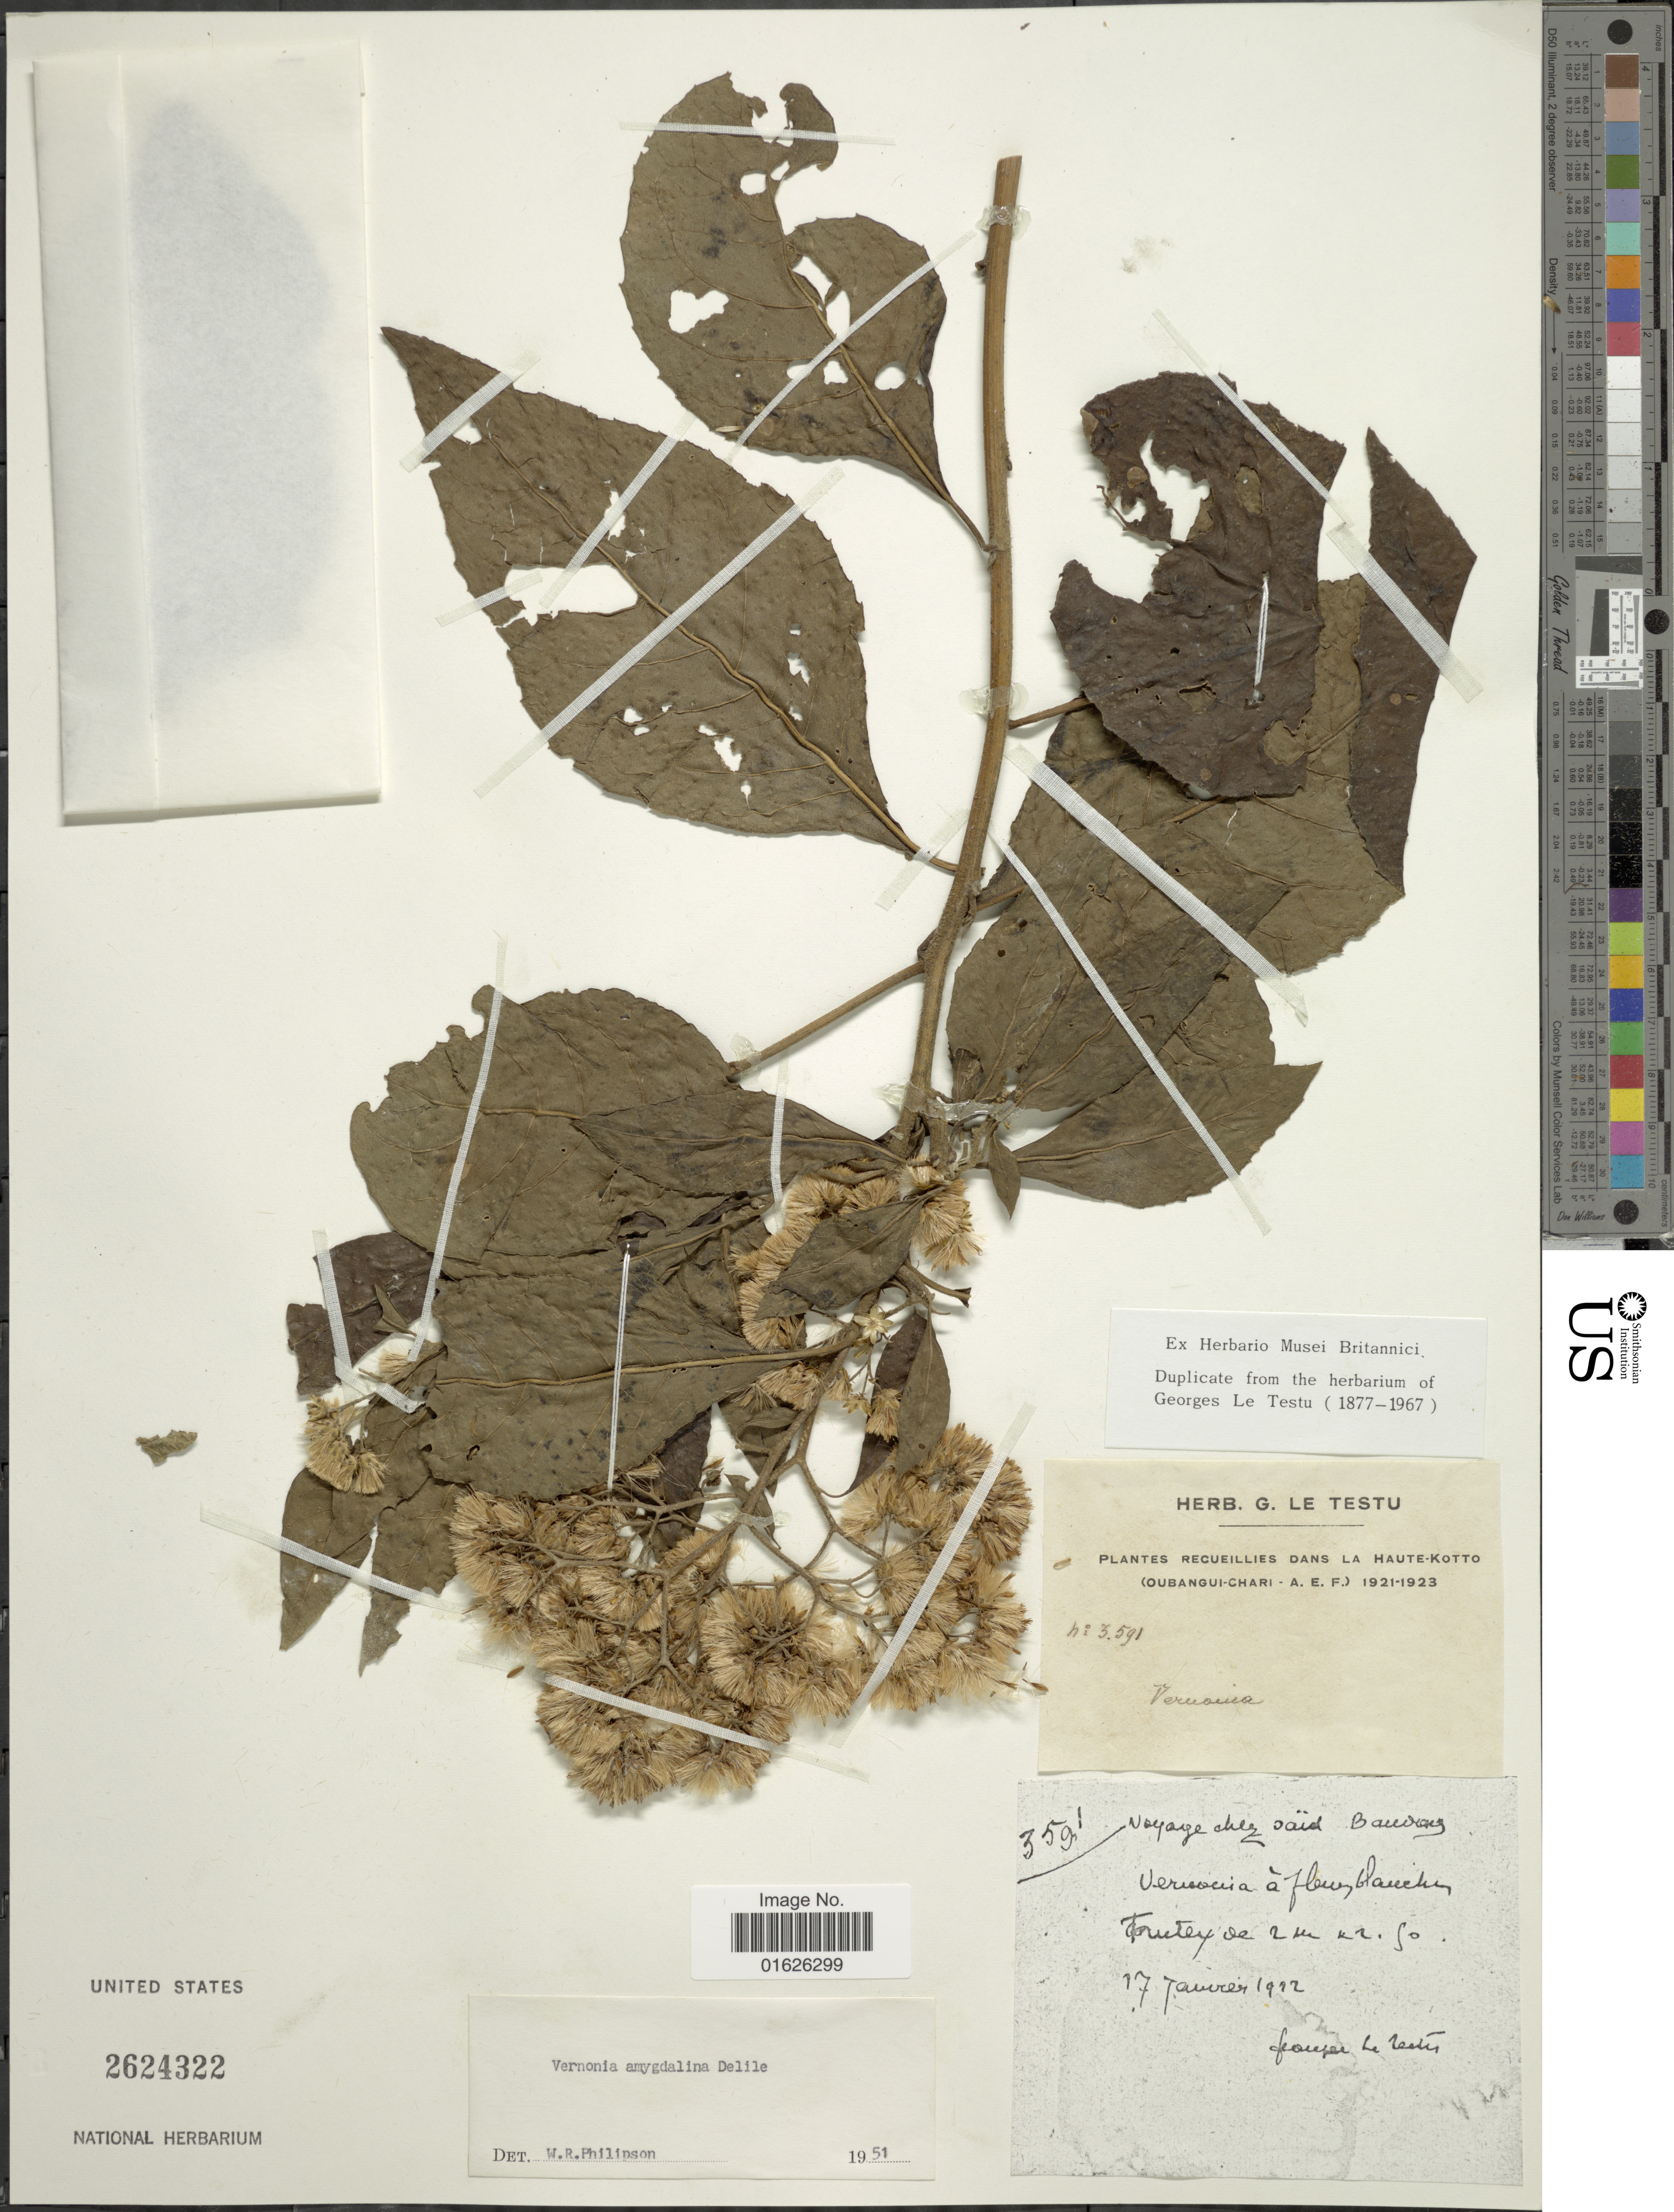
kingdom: Plantae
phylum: Tracheophyta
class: Magnoliopsida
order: Asterales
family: Asteraceae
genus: Gymnanthemum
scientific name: Gymnanthemum amygdalinum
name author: (Delile) Sch. Bip. ex Walp.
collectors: G. Le Testu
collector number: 3591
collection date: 1992-01-17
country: Central African Republic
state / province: Haute-Kotto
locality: Oubangui-Chari - A.E.F.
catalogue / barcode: US 2624322